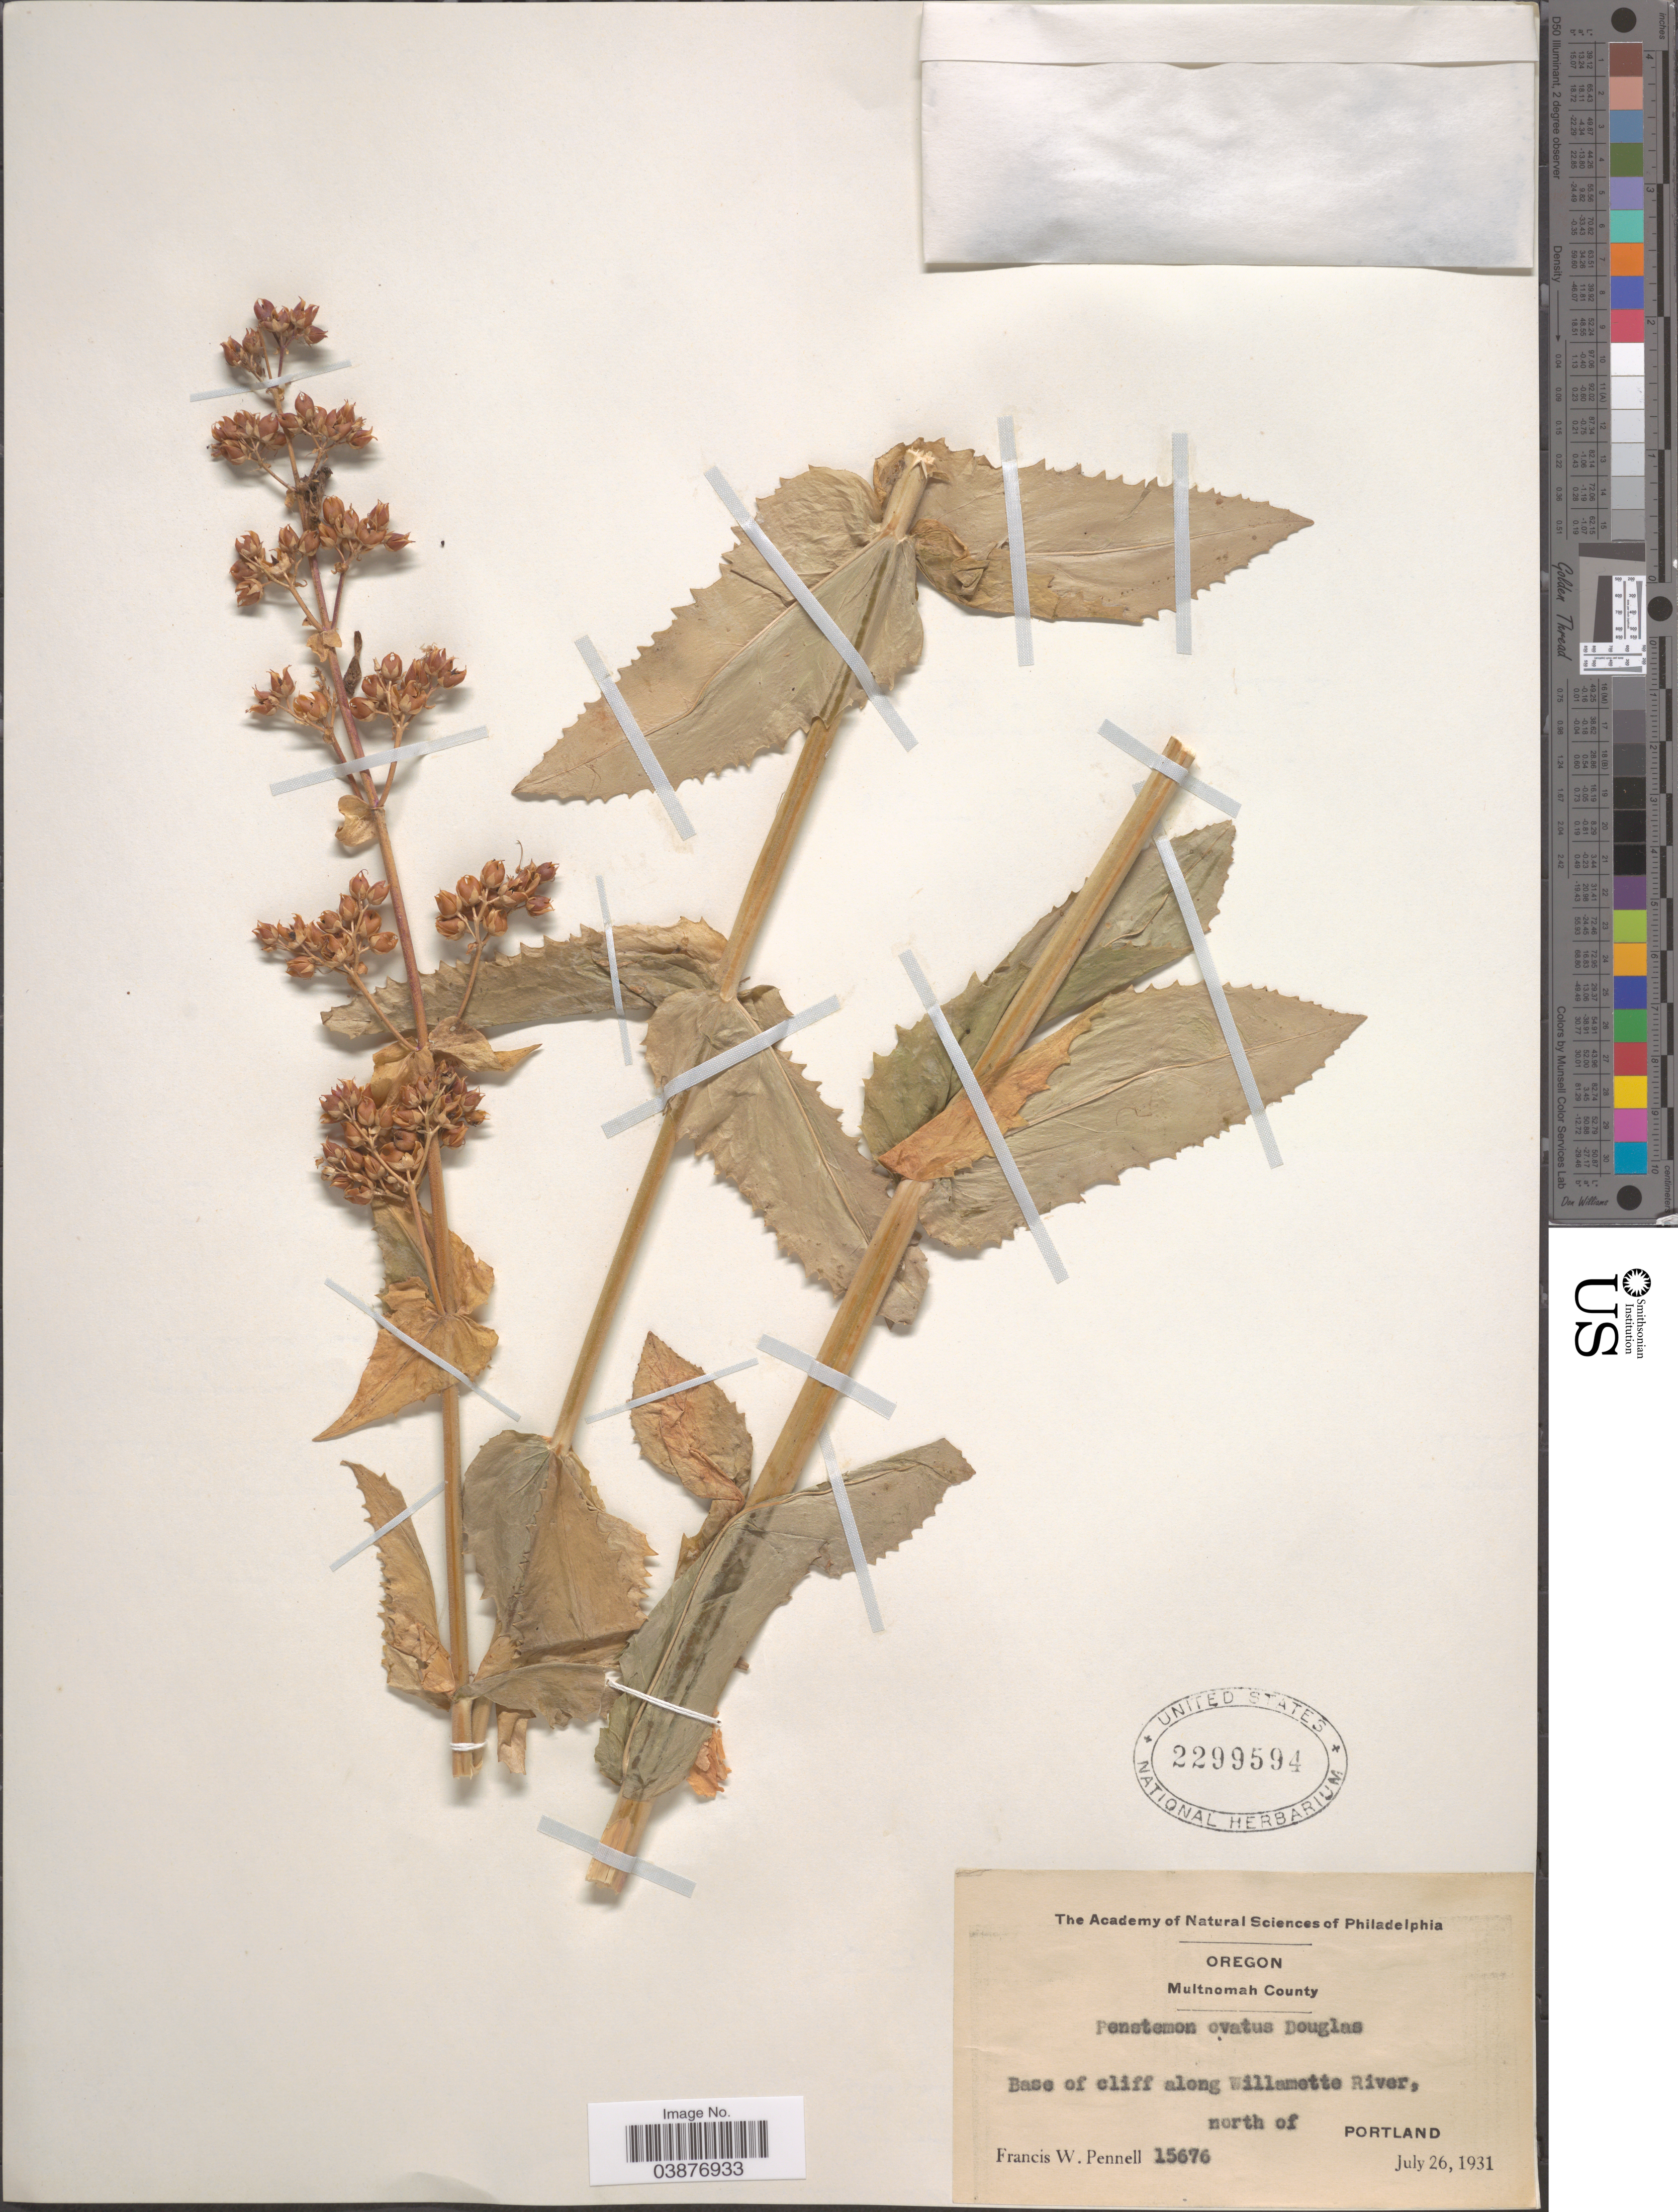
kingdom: Plantae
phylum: Tracheophyta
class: Magnoliopsida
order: Lamiales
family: Plantaginaceae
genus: Penstemon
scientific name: Penstemon ovatus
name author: Douglas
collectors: F. W. Pennell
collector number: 15676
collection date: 1931-07-26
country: United States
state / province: Oregon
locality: Multnomah County. Base of cliff along Willamette River, north of Portland.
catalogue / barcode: US 2299594